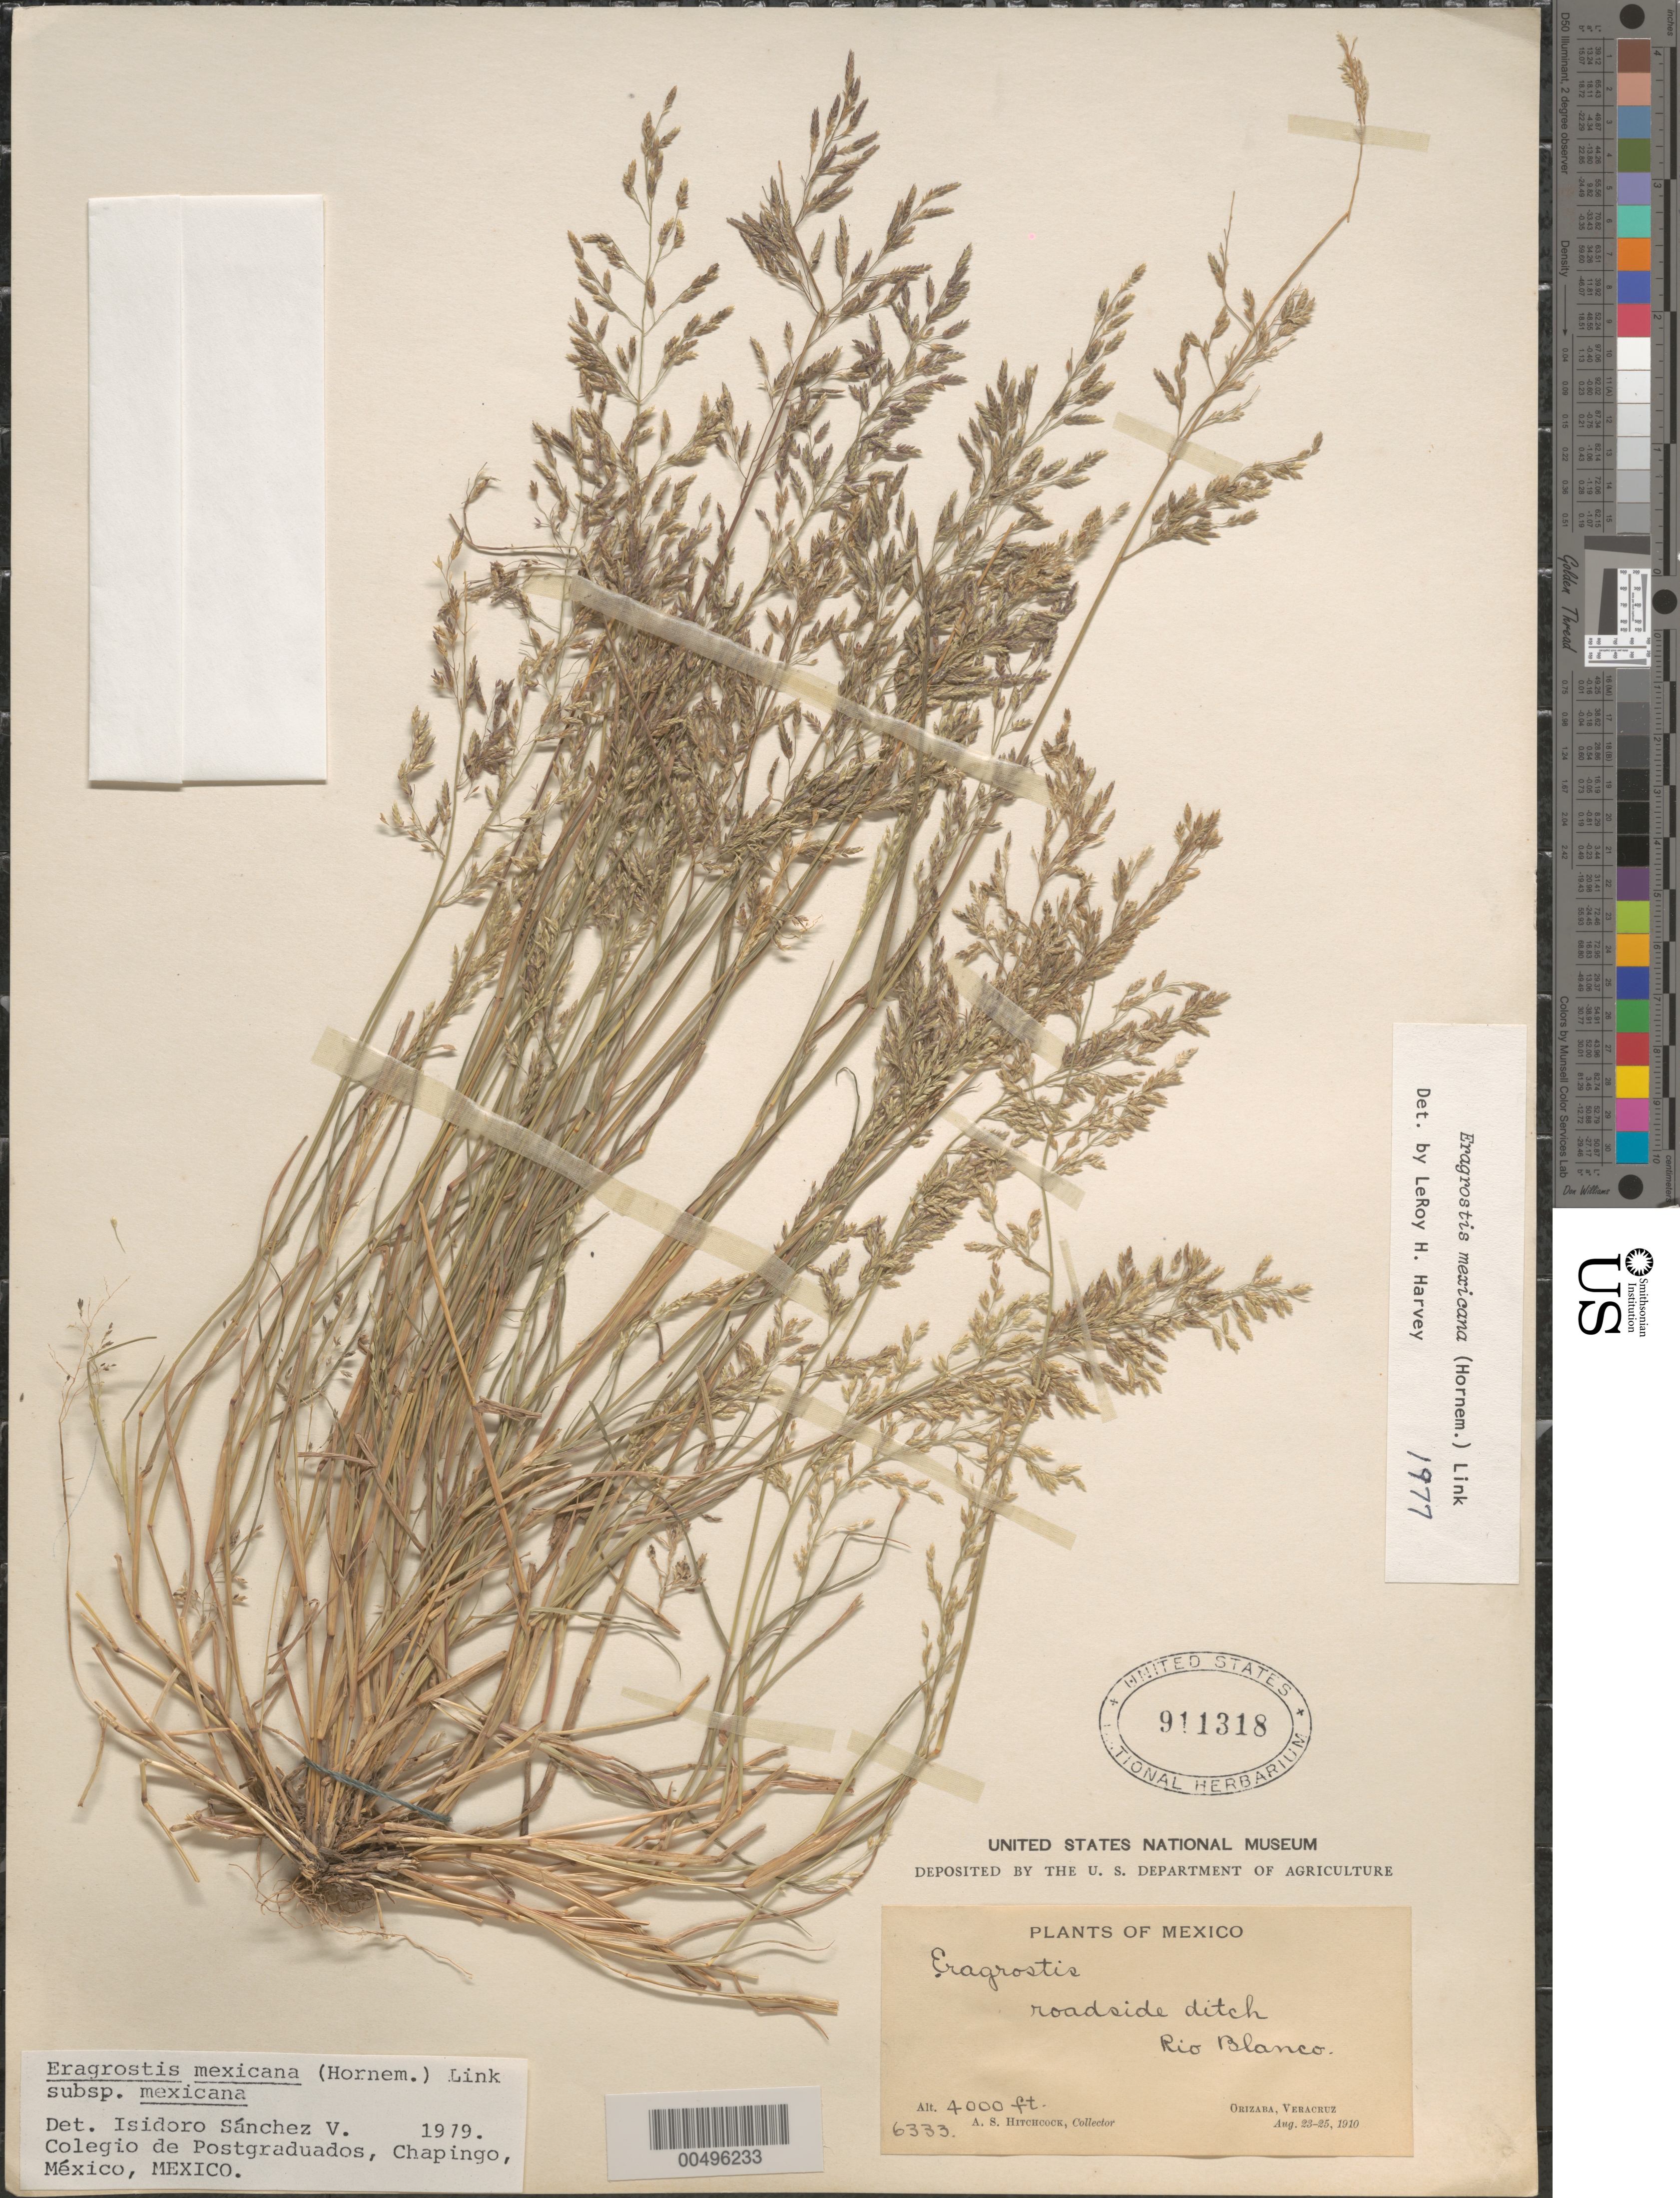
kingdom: Plantae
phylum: Tracheophyta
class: Liliopsida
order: Poales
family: Poaceae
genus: Eragrostis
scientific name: Eragrostis mexicana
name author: (Hornem.) Link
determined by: Sánchez Vega, I. M.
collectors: A. S. Hitchcock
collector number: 6333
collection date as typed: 23 Aug 1910 to 25 Aug 1910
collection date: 1910-08-23/1910-08-25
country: Mexico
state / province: Veracruz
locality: Orizaba, Rio Blanco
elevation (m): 1219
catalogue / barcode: US 911318